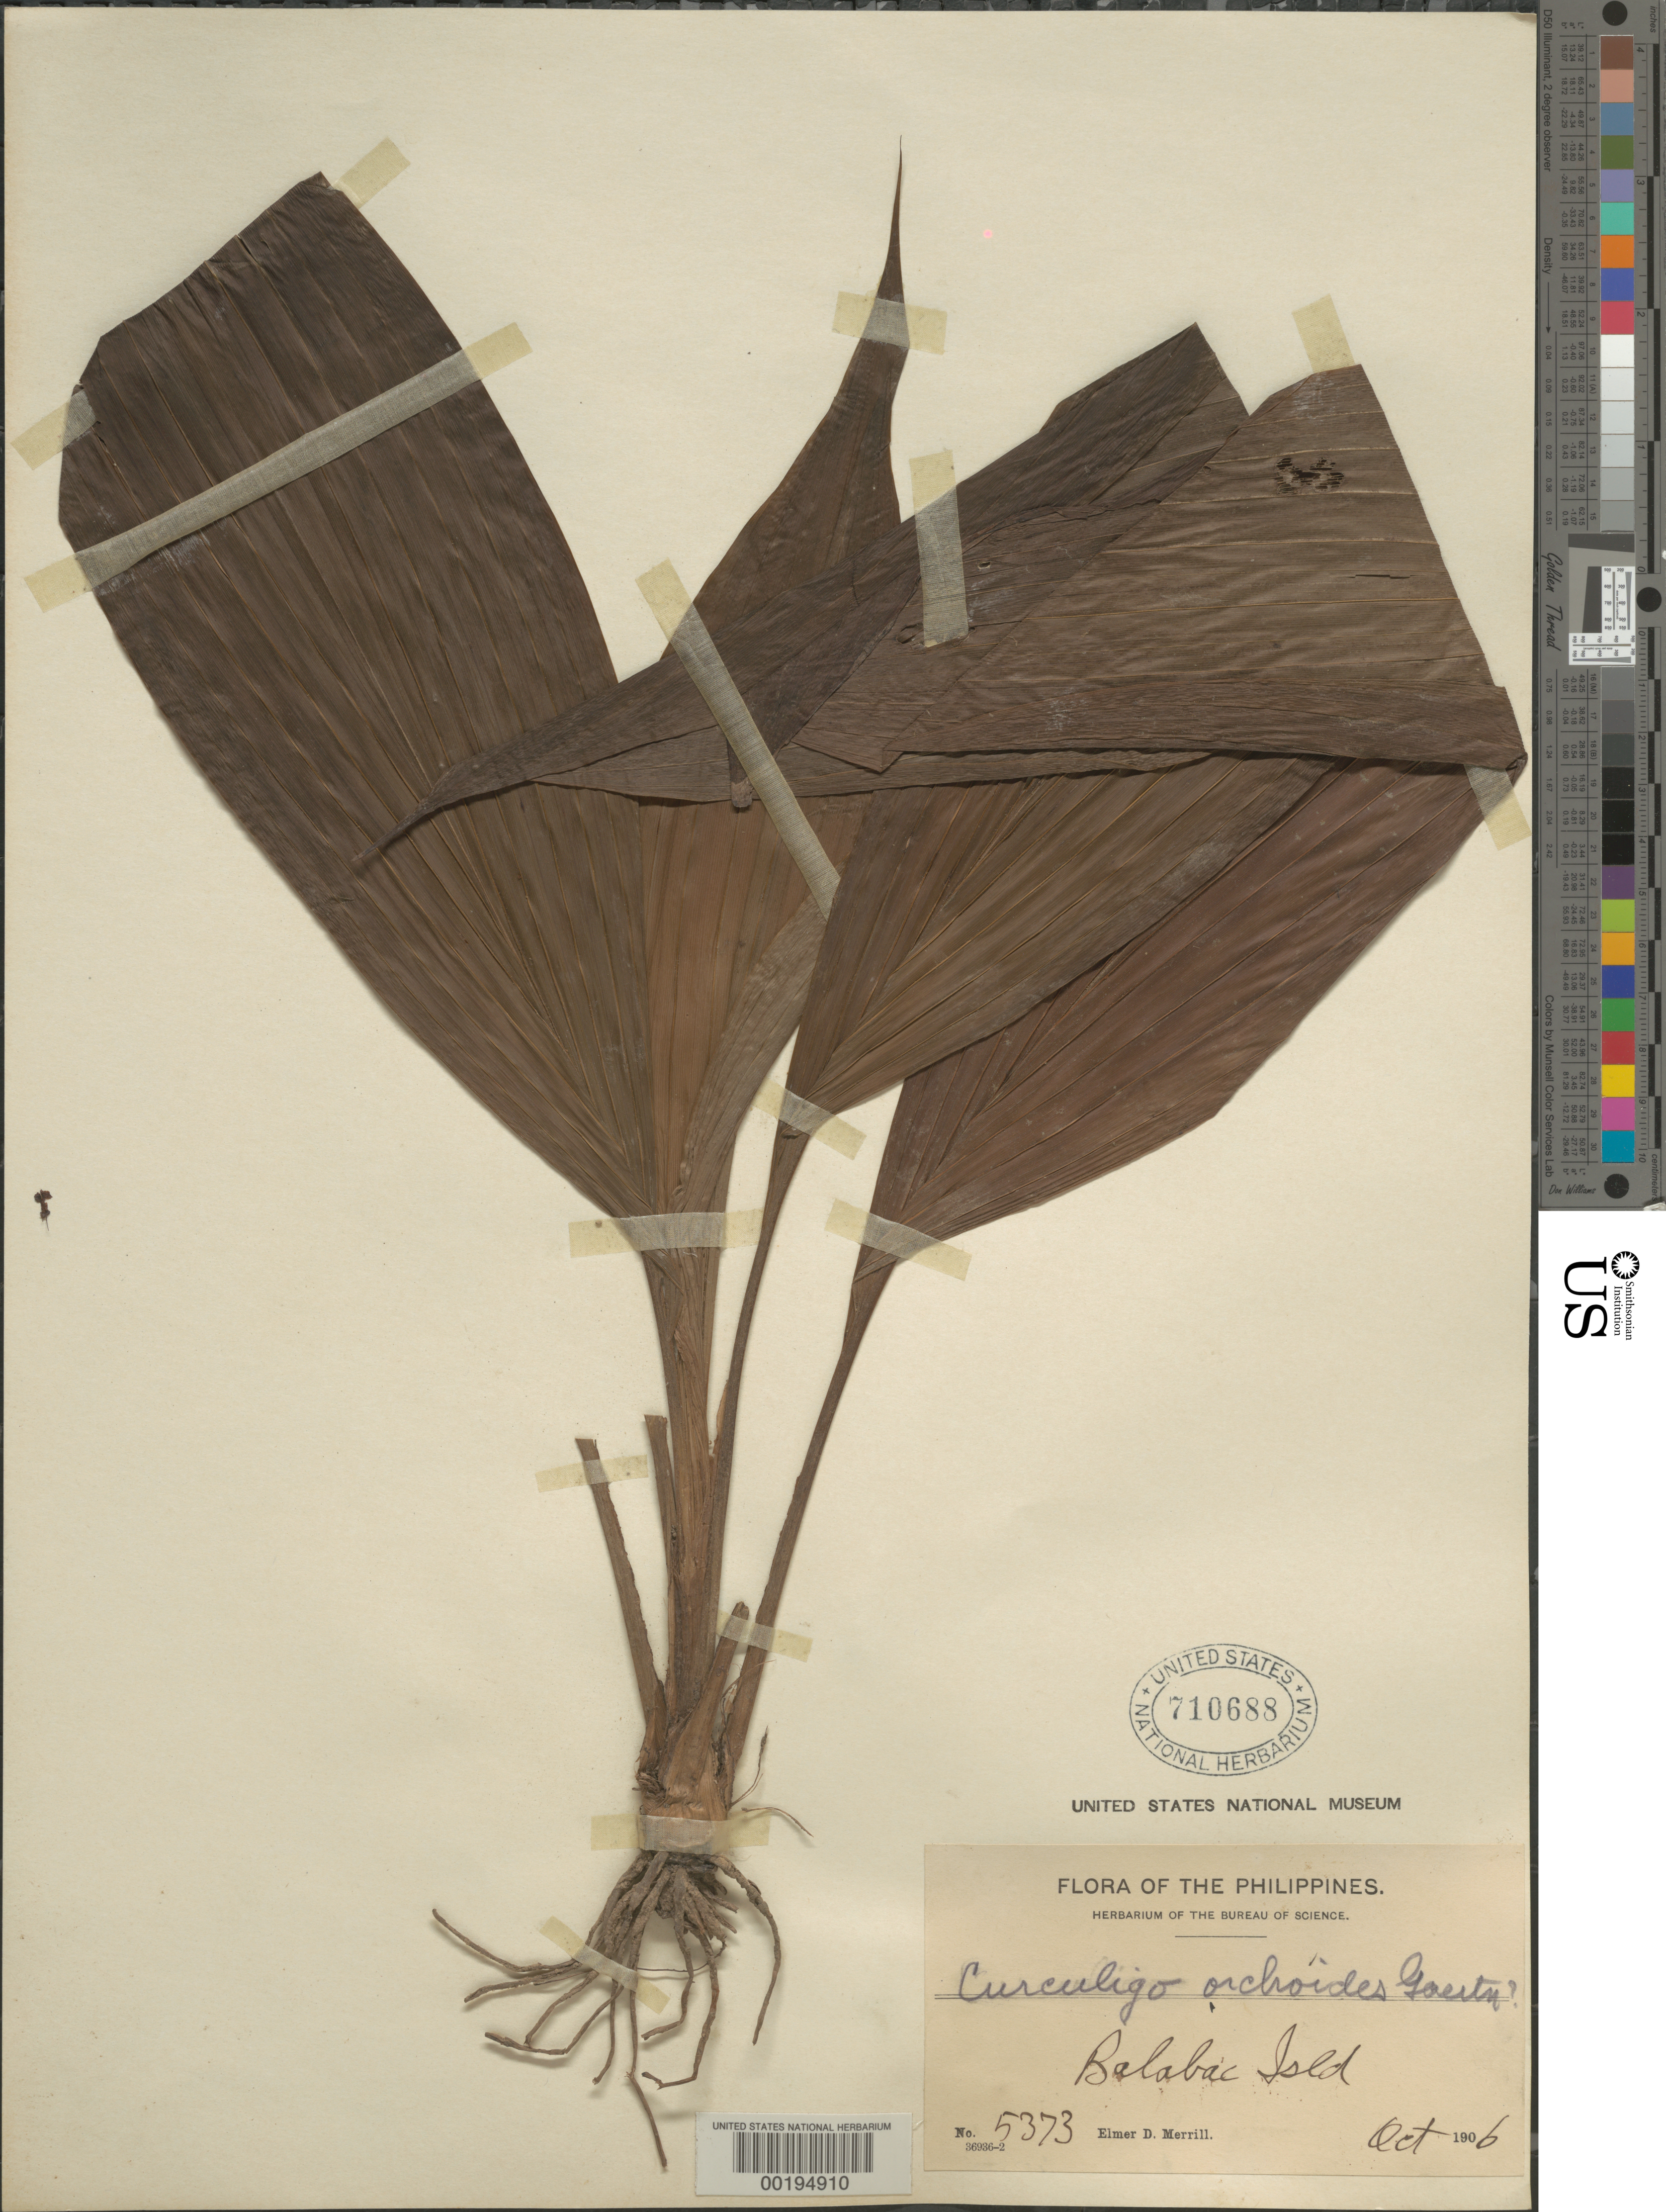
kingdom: Plantae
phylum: Tracheophyta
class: Liliopsida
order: Asparagales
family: Hypoxidaceae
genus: Curculigo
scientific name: Curculigo orchioides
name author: Gaertn.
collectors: E. D. Merrill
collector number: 5373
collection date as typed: Oct 1906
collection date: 1906-10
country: Philippines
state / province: Mimaropa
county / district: Palawan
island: Balabac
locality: Balabac island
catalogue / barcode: US 710688